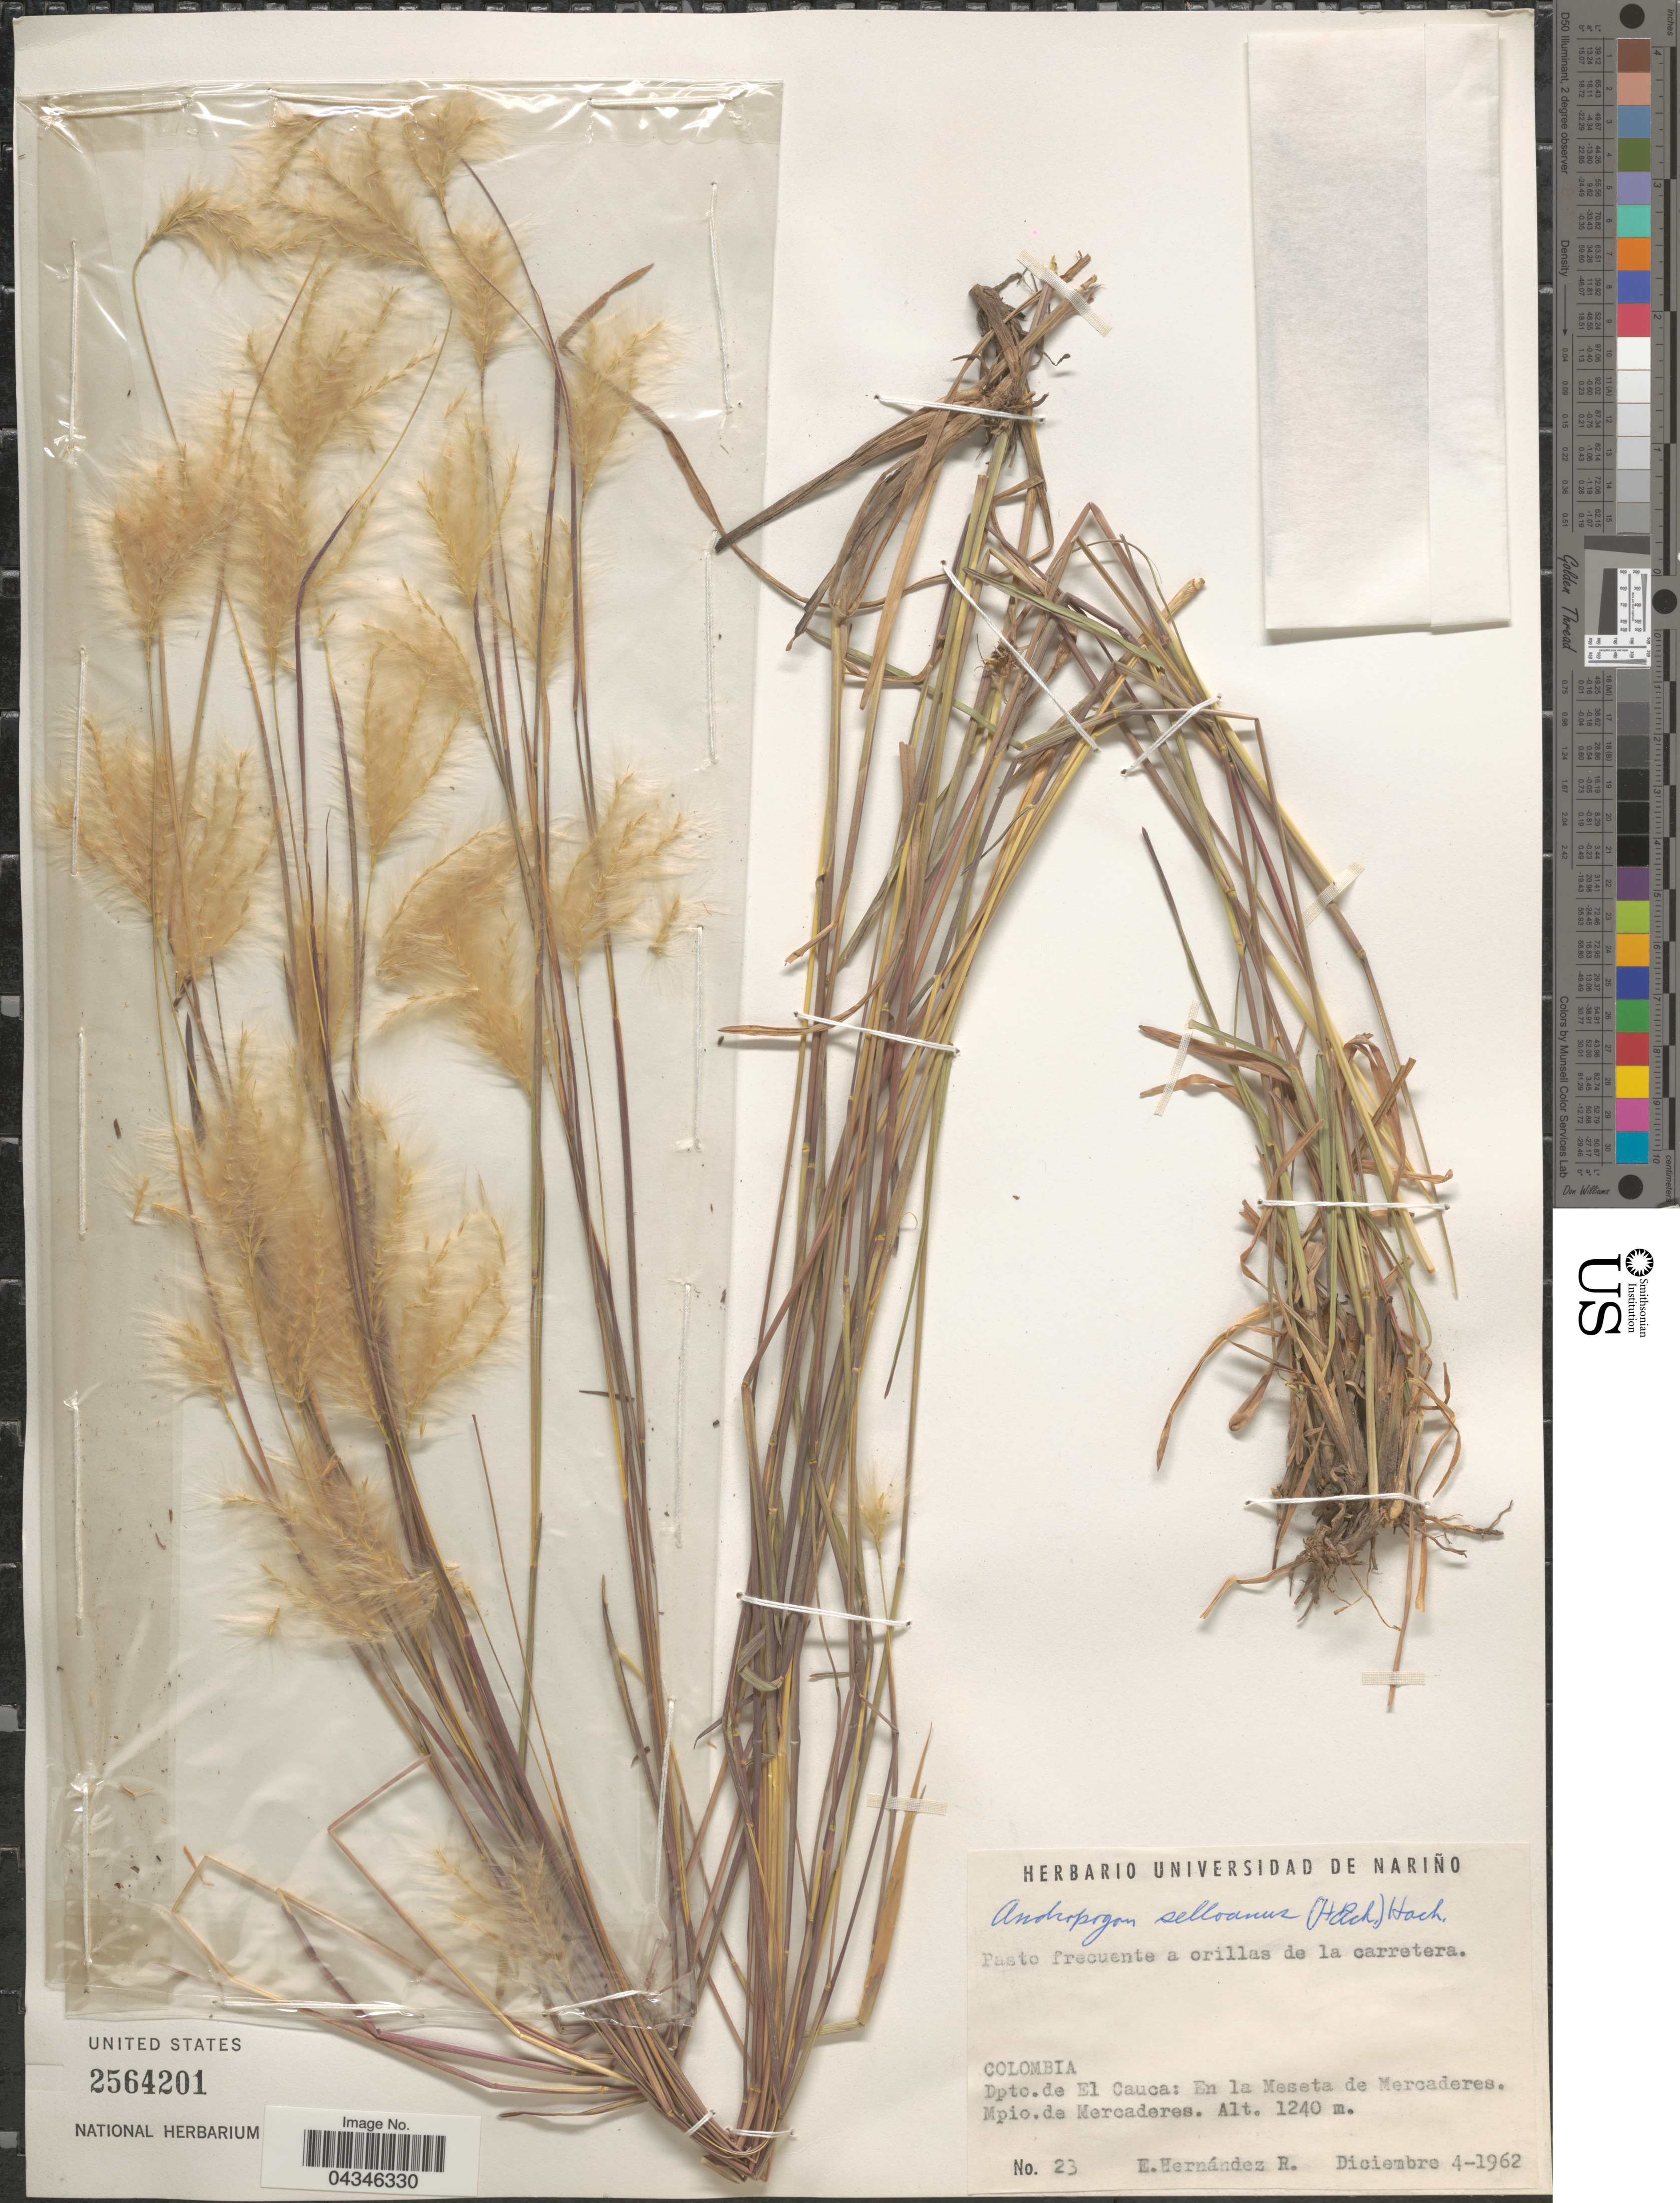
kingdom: Plantae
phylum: Tracheophyta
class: Liliopsida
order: Poales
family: Poaceae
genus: Andropogon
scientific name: Andropogon selloanus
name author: (Hack.) Hack.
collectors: E. Hernández R.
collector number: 23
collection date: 1962-12-04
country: Colombia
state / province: Cauca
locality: Dpto. de El Cauca: En la Meseta de Mercaderes. Mpio. de Mercaderes.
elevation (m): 1240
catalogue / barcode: US 2564201